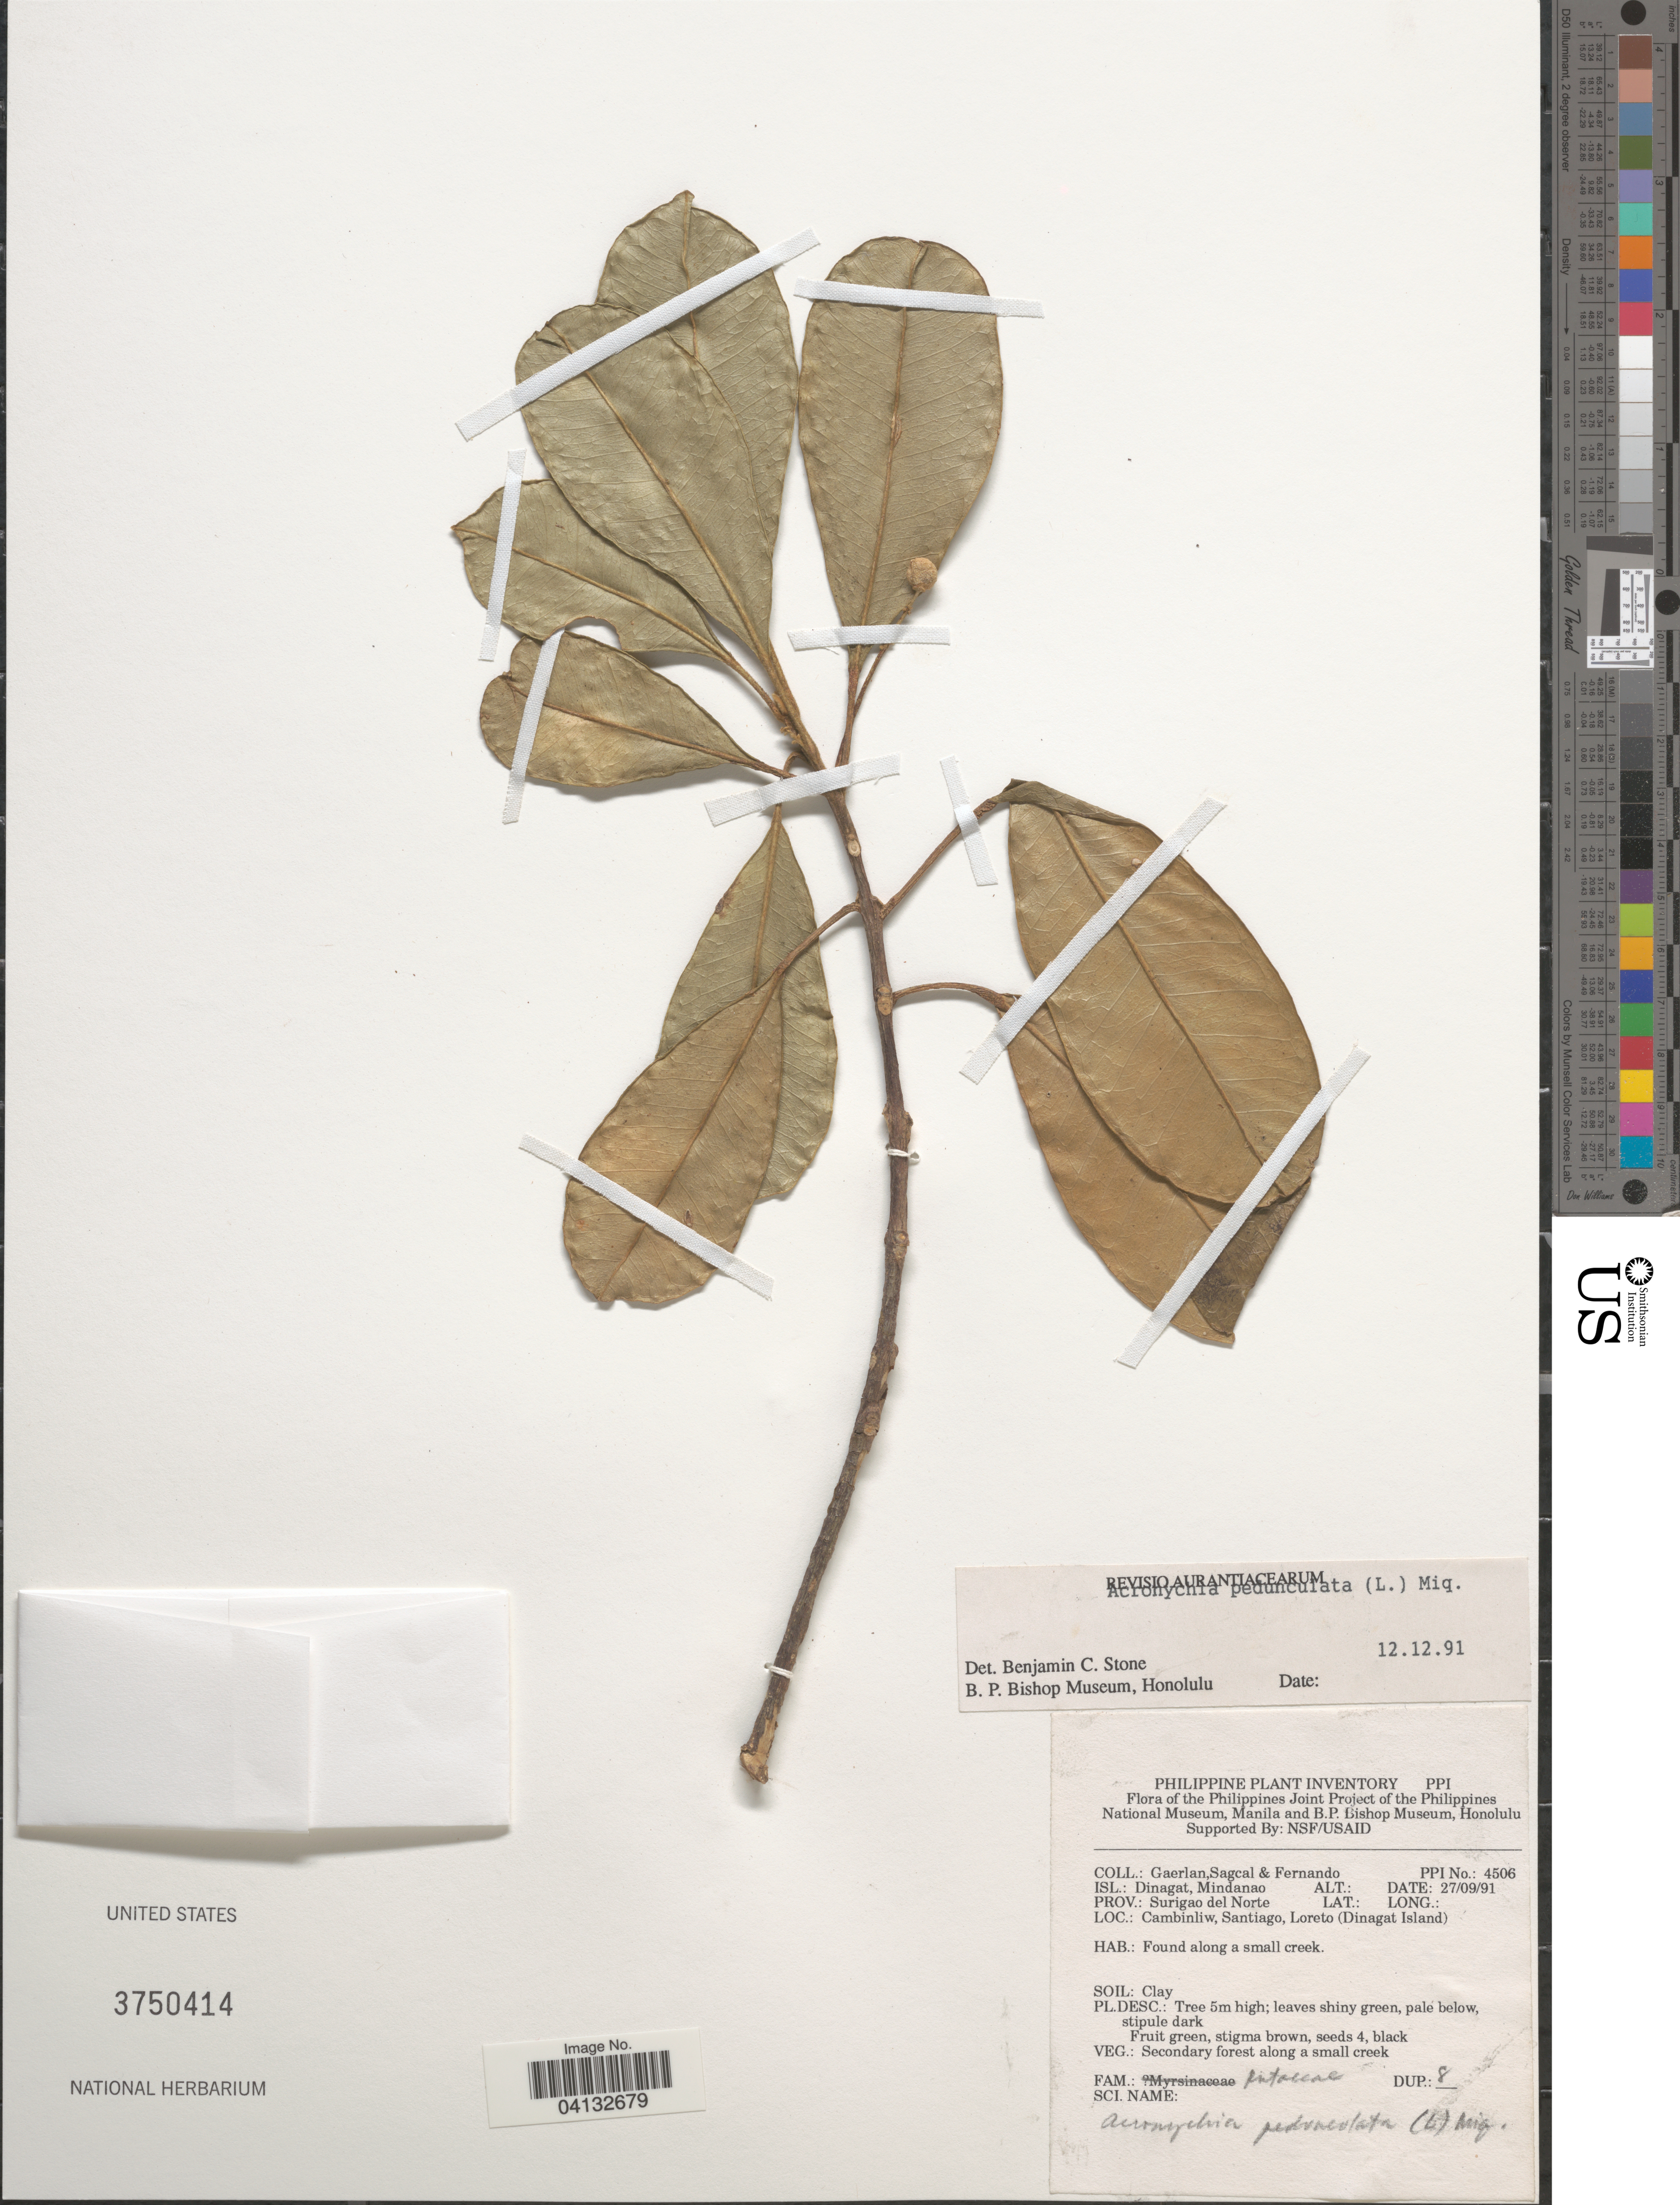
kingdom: Plantae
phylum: Tracheophyta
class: Magnoliopsida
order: Sapindales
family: Rutaceae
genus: Acronychia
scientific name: Acronychia pedunculata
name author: (L.) Miq.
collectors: Gaerlan, E. Sagcal & -- Fernando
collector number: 4506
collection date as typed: Transcribed d/m/y: 27/9/91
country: Philippines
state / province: Caraga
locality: Isl.: Dinagat, Mindanao. Prov.: Surigao del Norte. Cambinliw, Santiago, Loreto (Dinagat Island).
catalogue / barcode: US 3750414